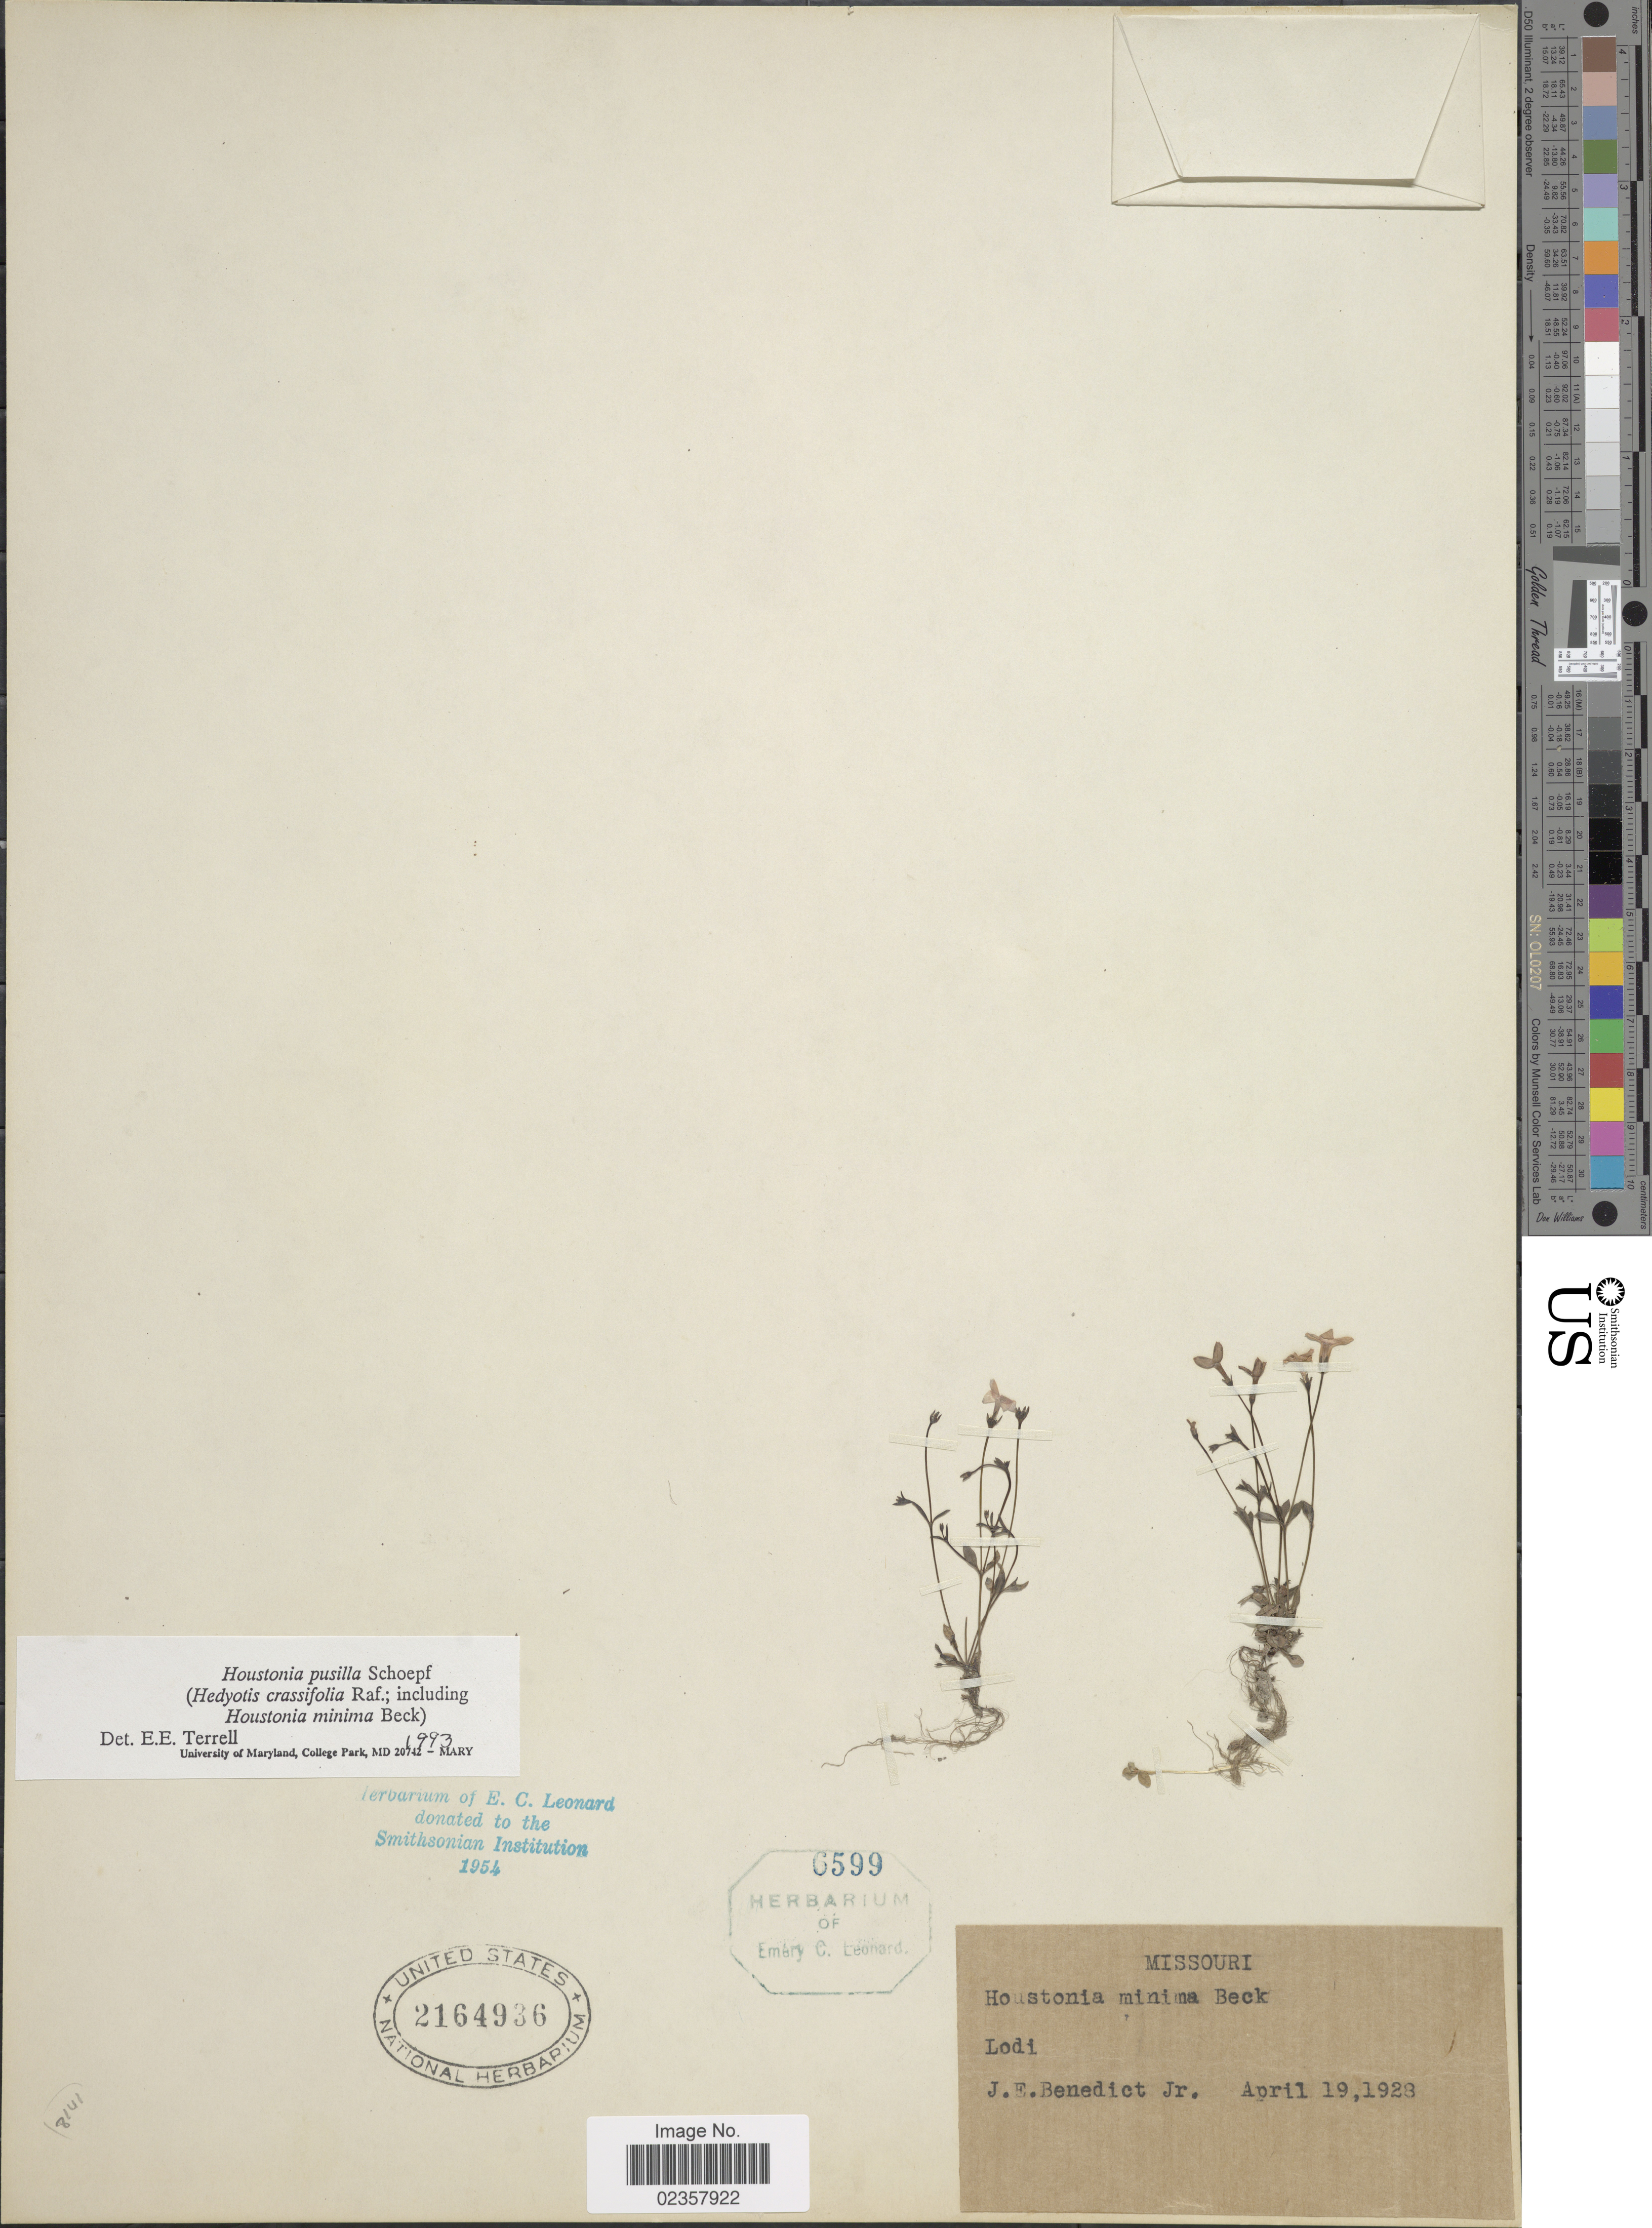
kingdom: Plantae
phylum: Tracheophyta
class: Magnoliopsida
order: Gentianales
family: Rubiaceae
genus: Houstonia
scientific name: Houstonia pusilla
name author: Schoepf.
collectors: J. Benedict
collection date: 1928-04-19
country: United States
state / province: Missouri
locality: Lodi, Missouri.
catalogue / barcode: US 2164936